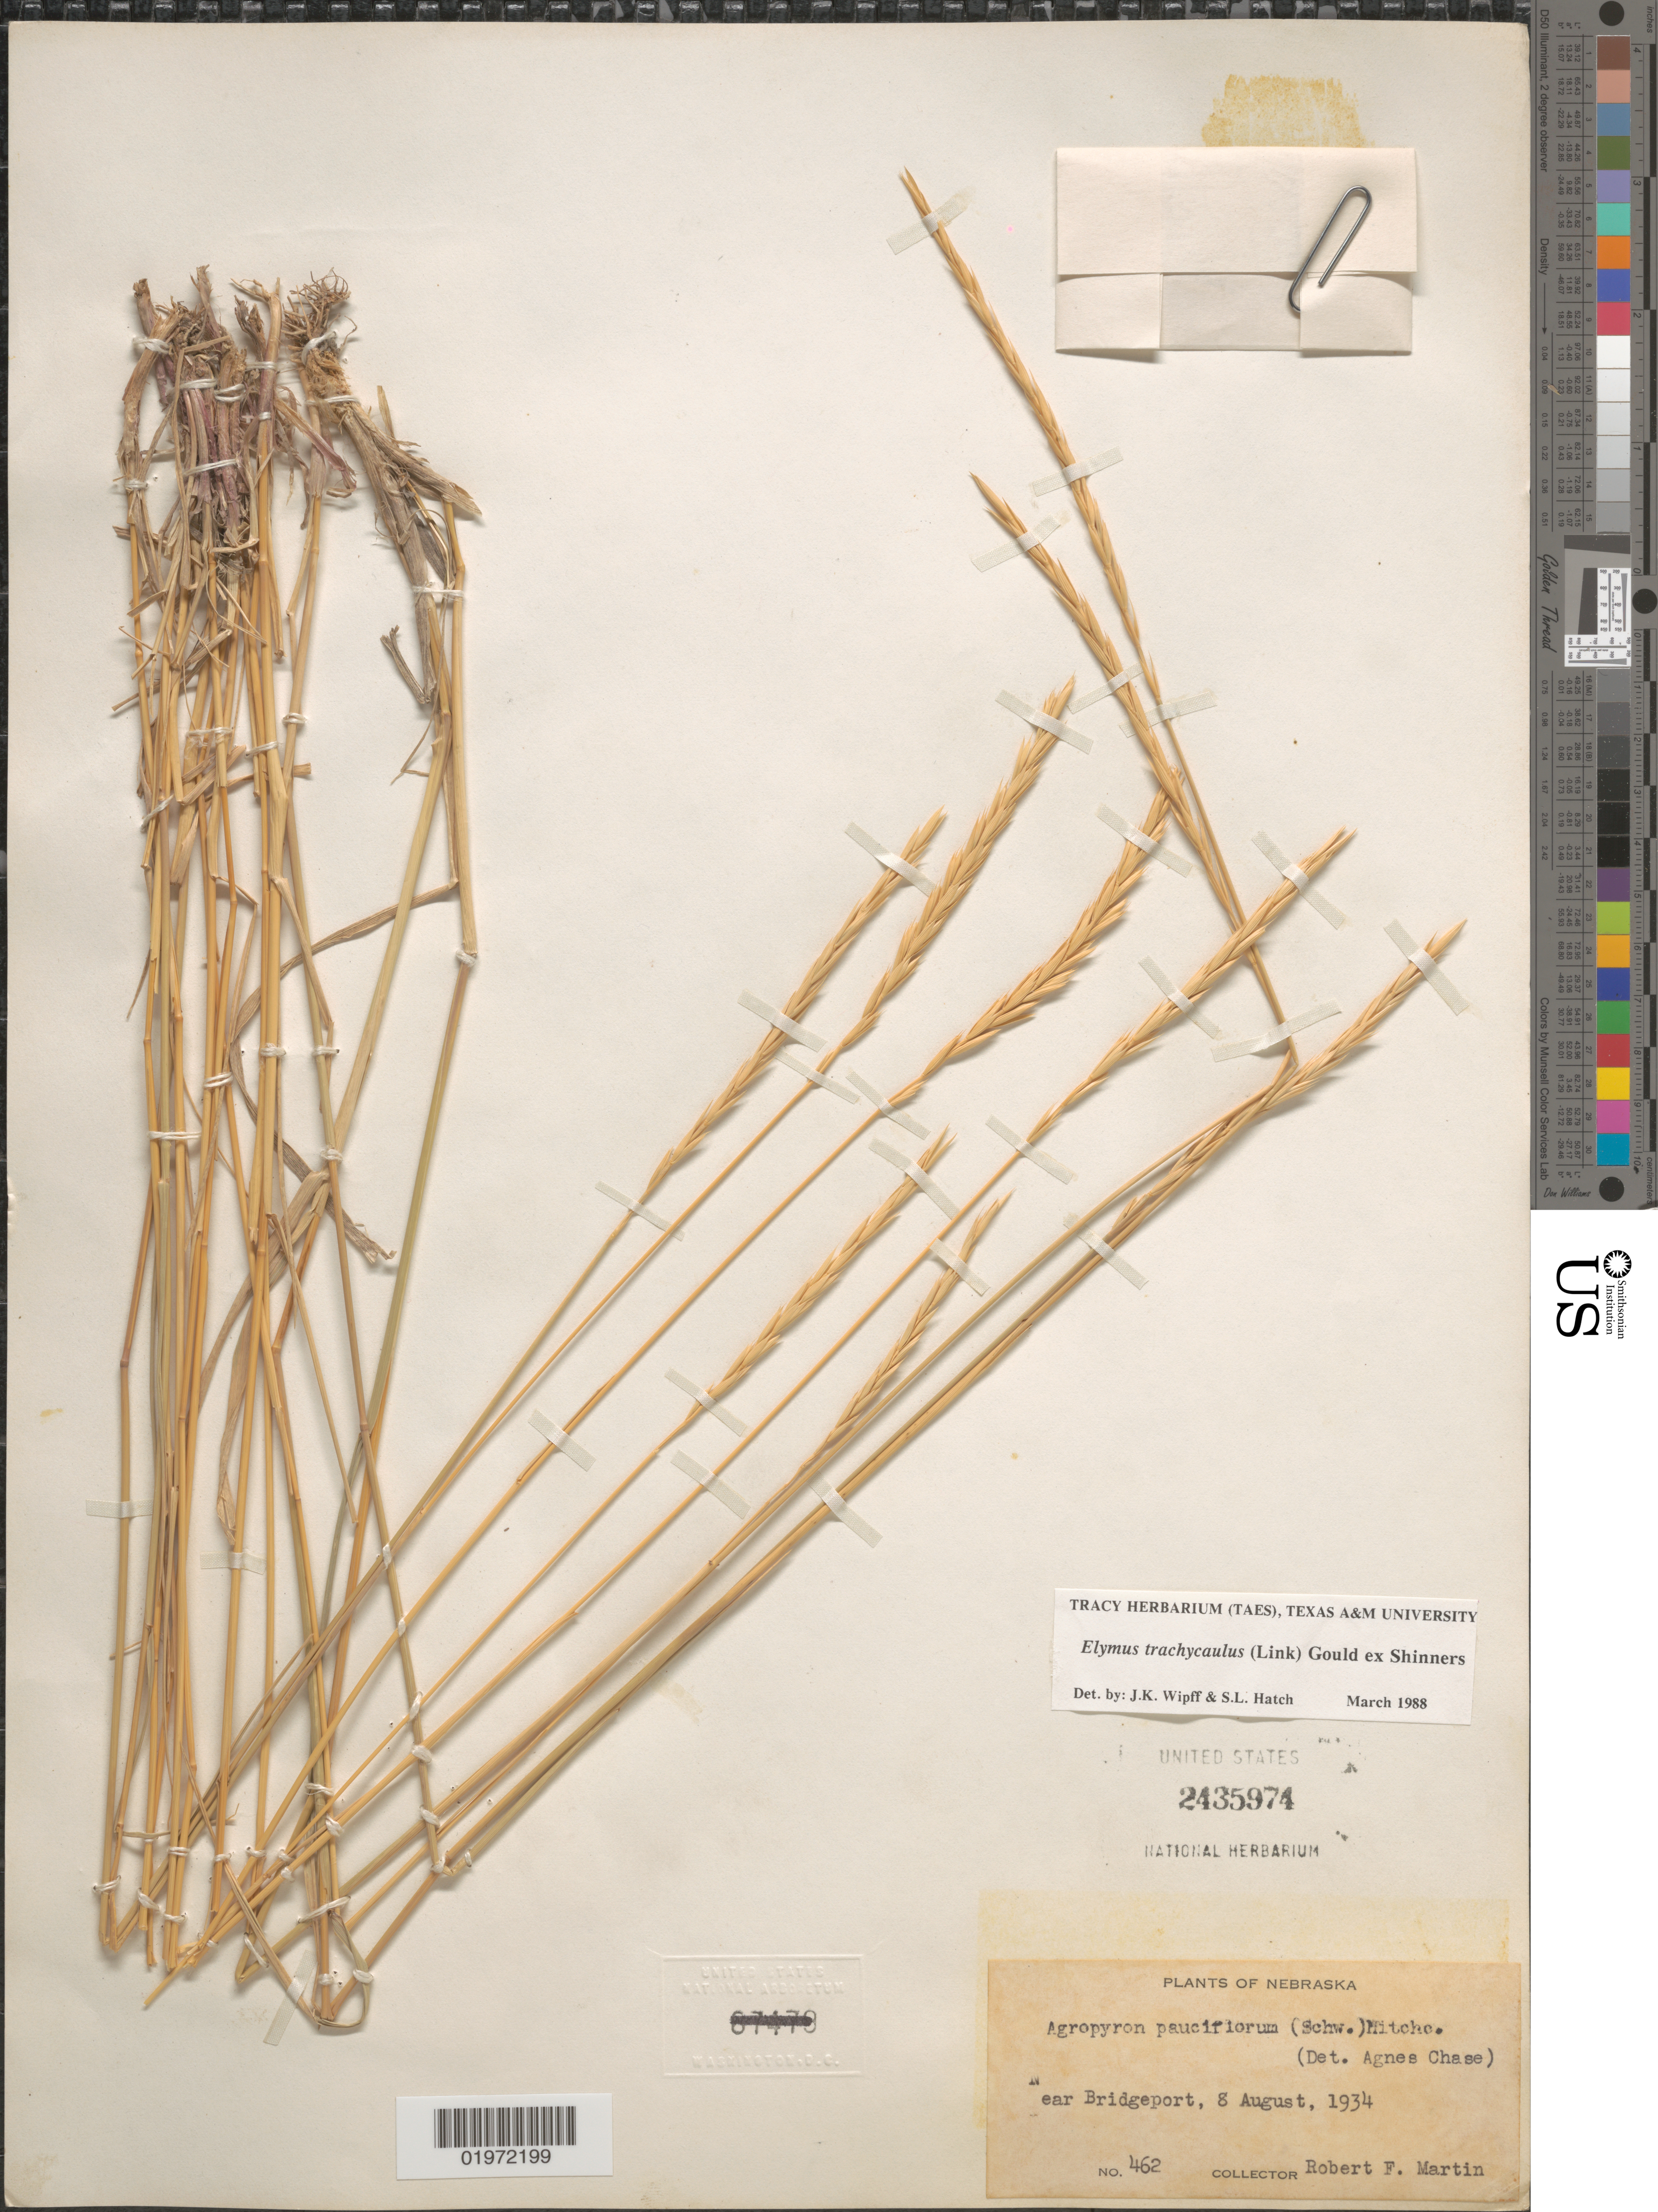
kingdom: Plantae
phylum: Tracheophyta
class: Liliopsida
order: Poales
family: Poaceae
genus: Elymus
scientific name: Elymus trachycaulus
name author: (Link) Gould ex Shinners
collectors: R. F. Martin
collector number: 462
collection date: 1934-08-08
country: United States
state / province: Nebraska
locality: Near Bridgeport.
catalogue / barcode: US 2435974